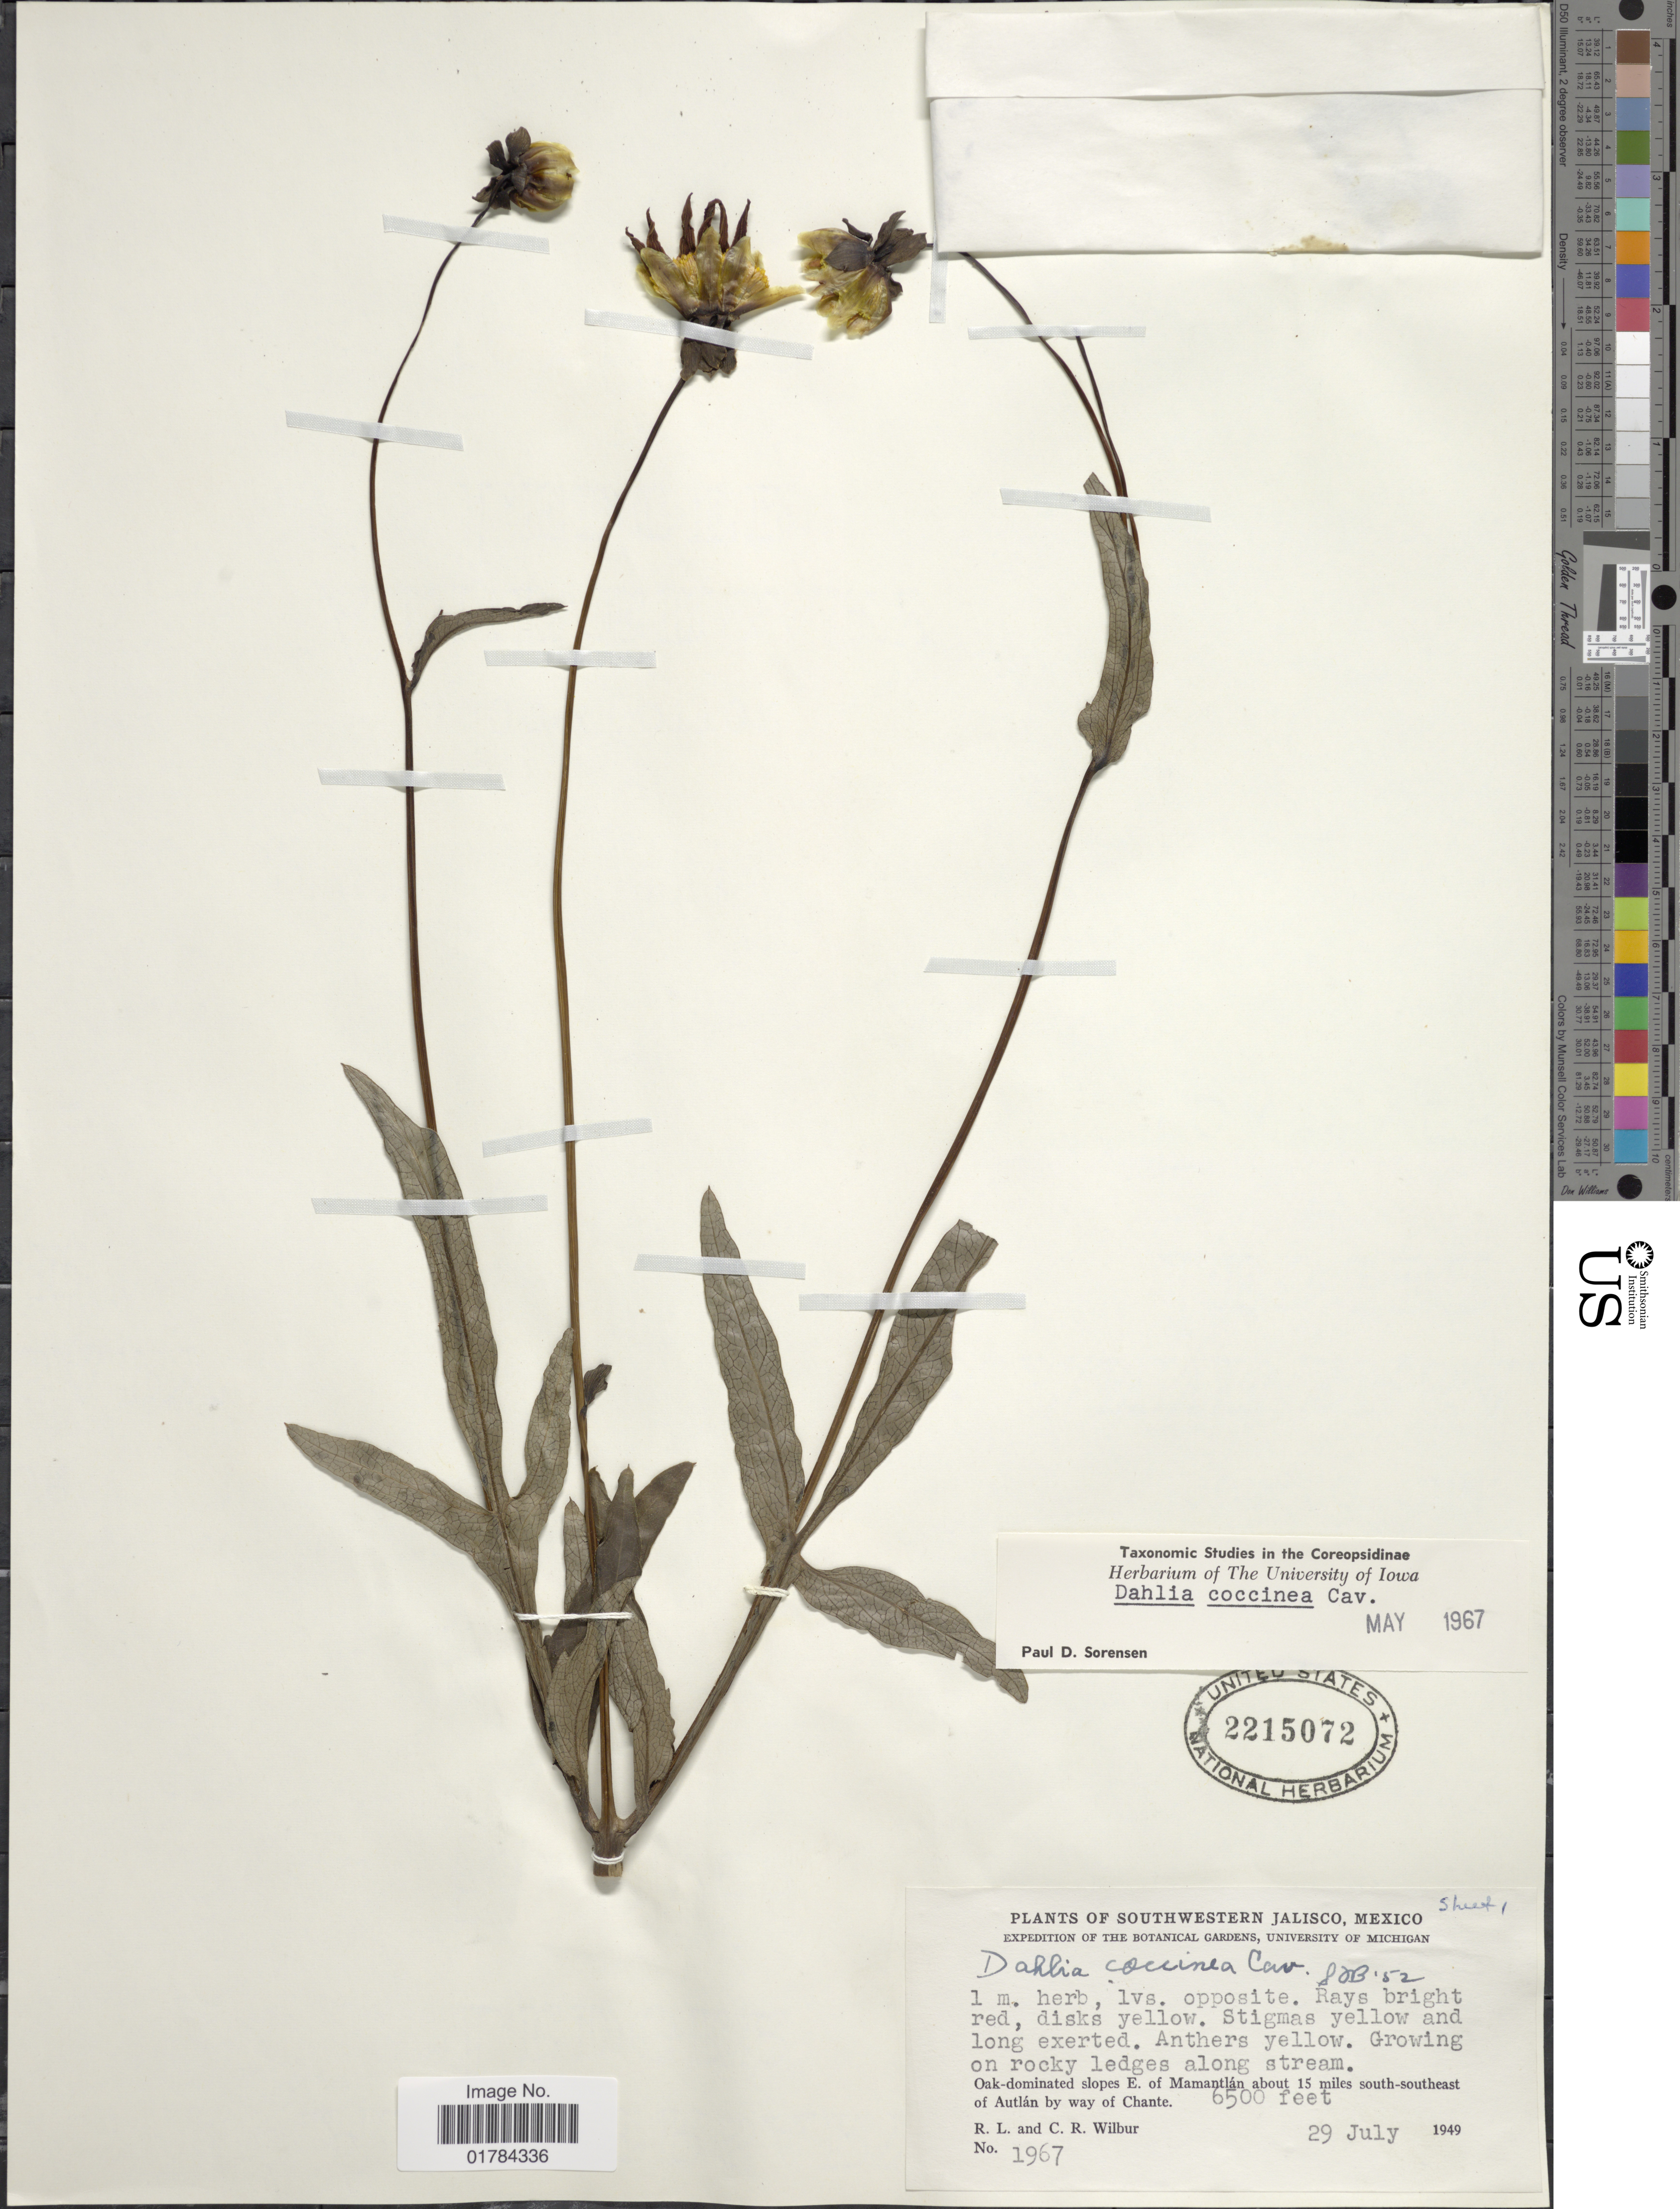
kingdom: Plantae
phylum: Tracheophyta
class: Magnoliopsida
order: Asterales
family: Asteraceae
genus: Dahlia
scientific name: Dahlia coccinea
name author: Cav.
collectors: R. L. Wilbur & R. Wilbur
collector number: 1967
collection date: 1949-07-29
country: Mexico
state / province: Jalisco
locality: Southwestern Jalisco, oak dominated slopes E. of Mamantlan about 15 miles south-southeast of Autlan by way of Chante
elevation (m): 1981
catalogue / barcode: US 2215072